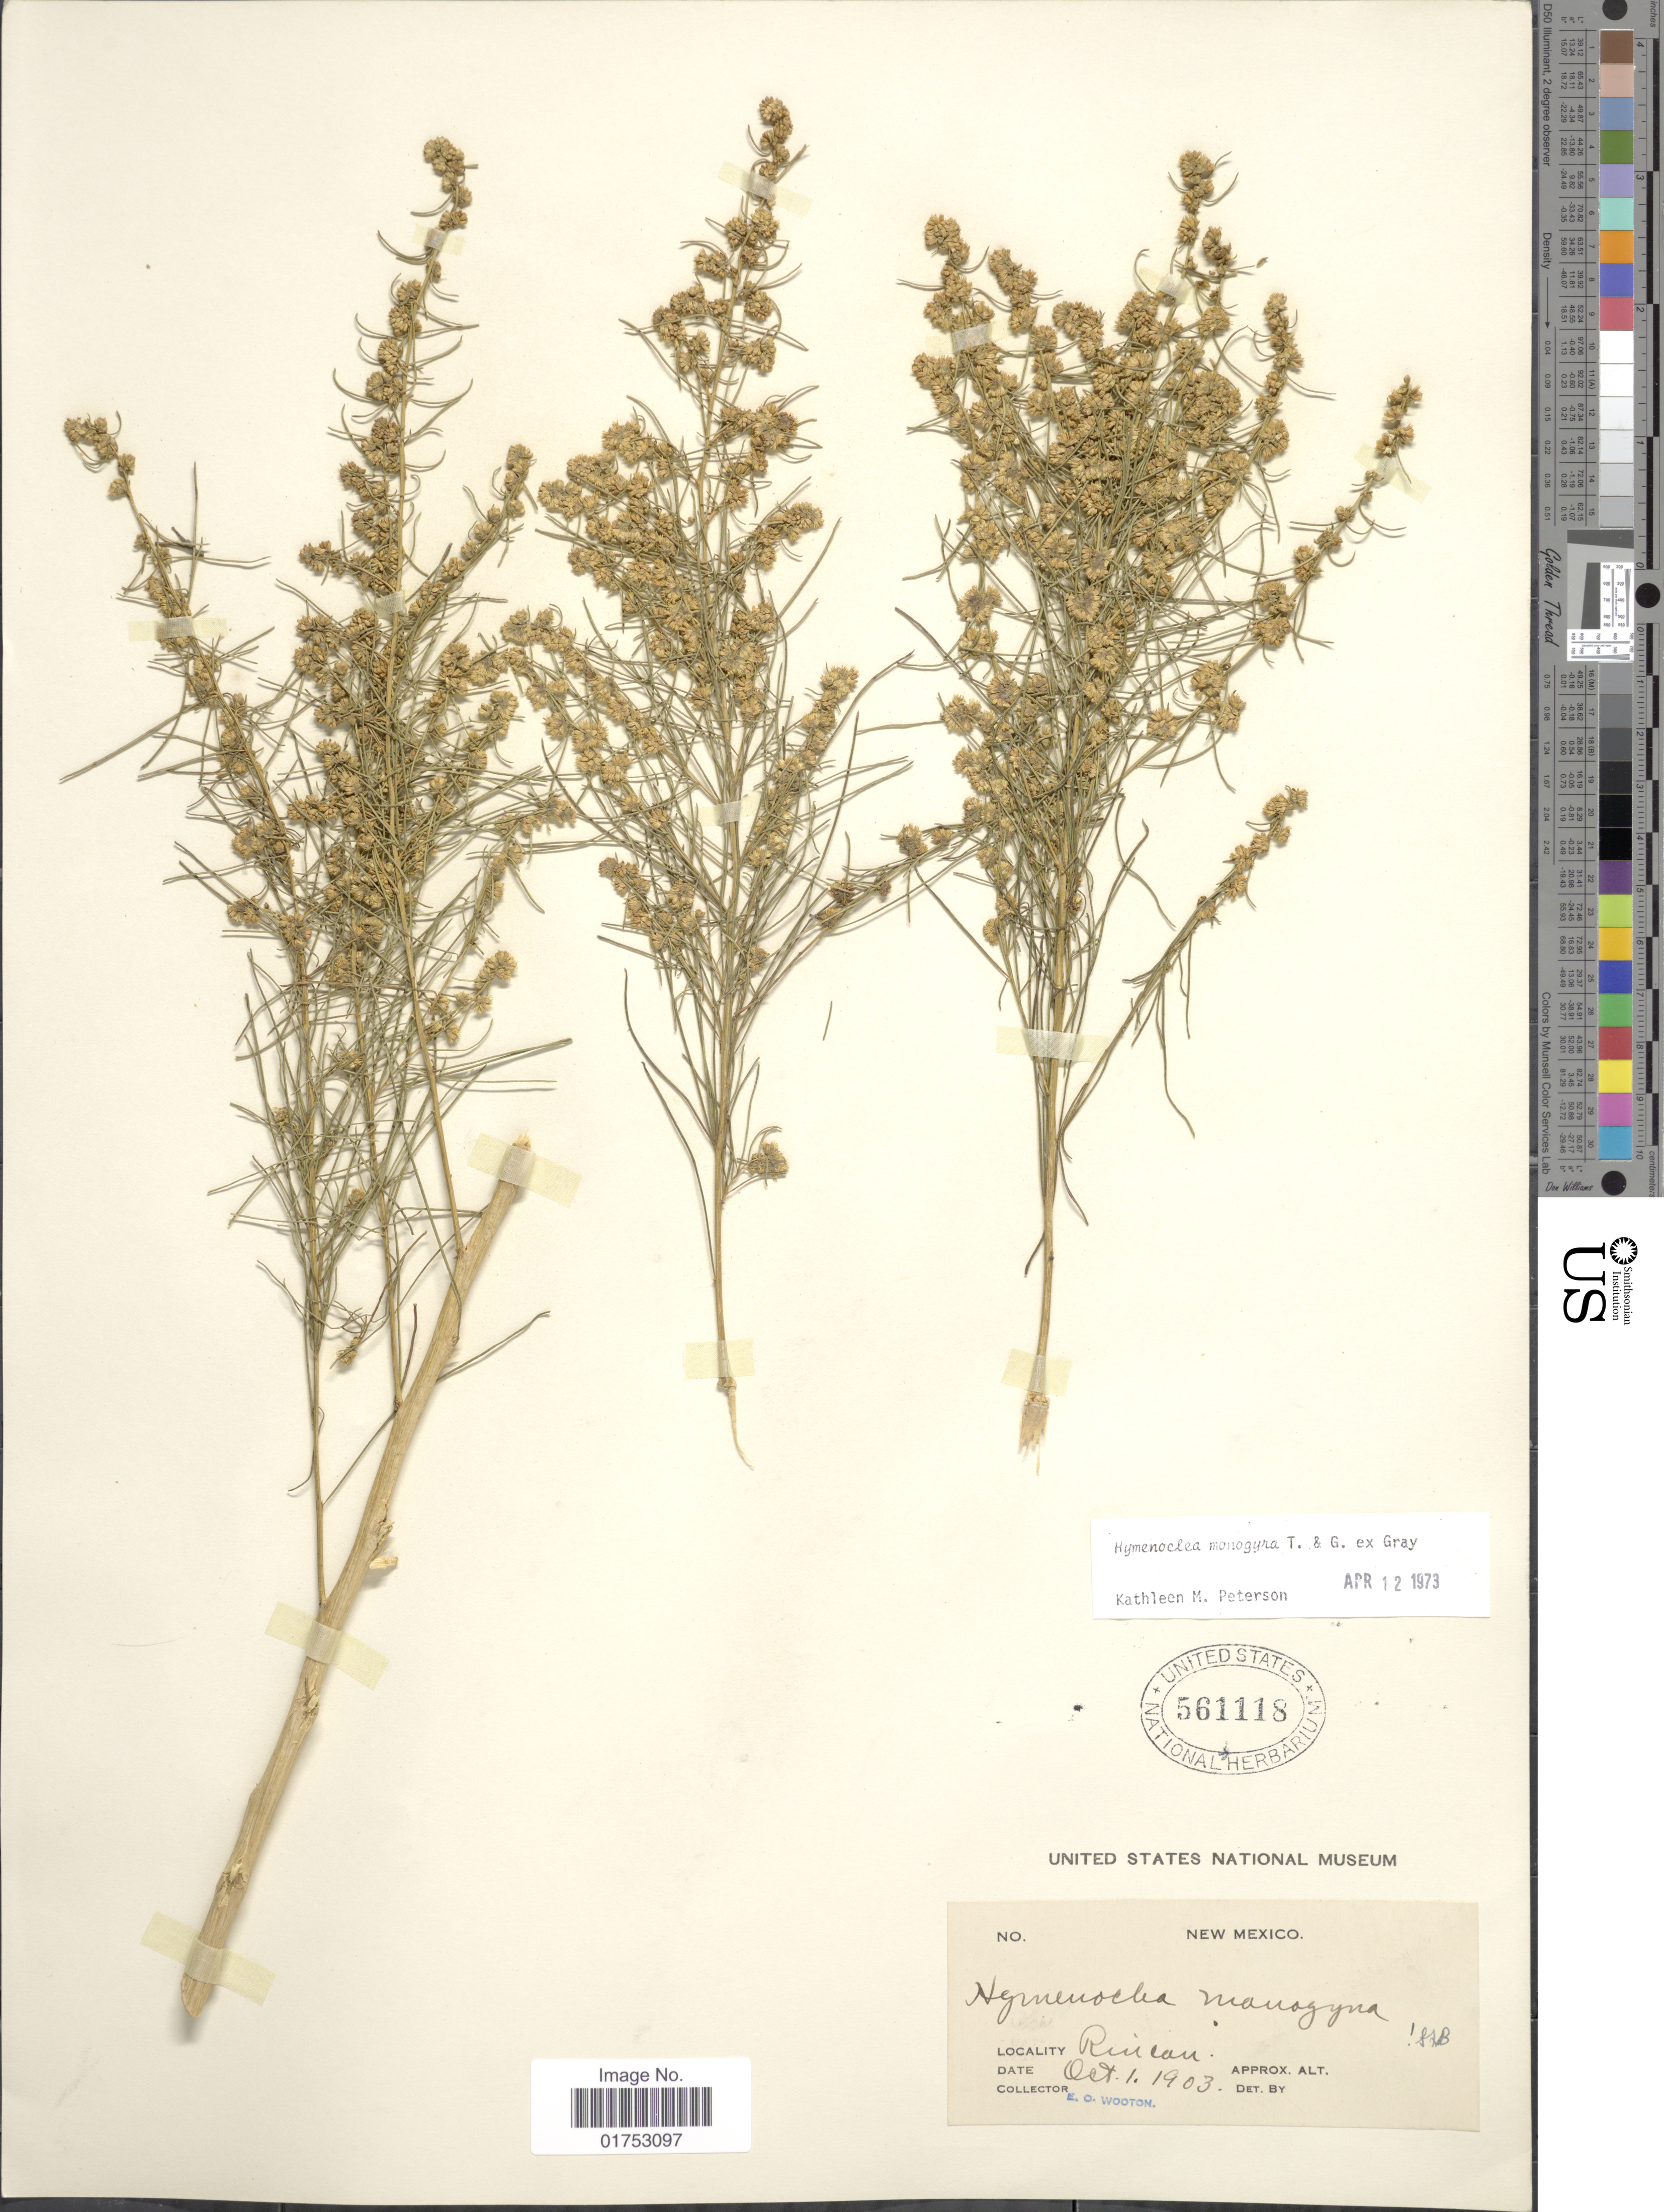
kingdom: Plantae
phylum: Tracheophyta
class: Magnoliopsida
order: Asterales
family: Asteraceae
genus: Hymenoclea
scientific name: Hymenoclea monogyra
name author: Torr. & A. Gray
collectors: E. O. Wooton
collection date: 1903-10-01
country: United States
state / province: New Mexico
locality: Rincon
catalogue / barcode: US 561118